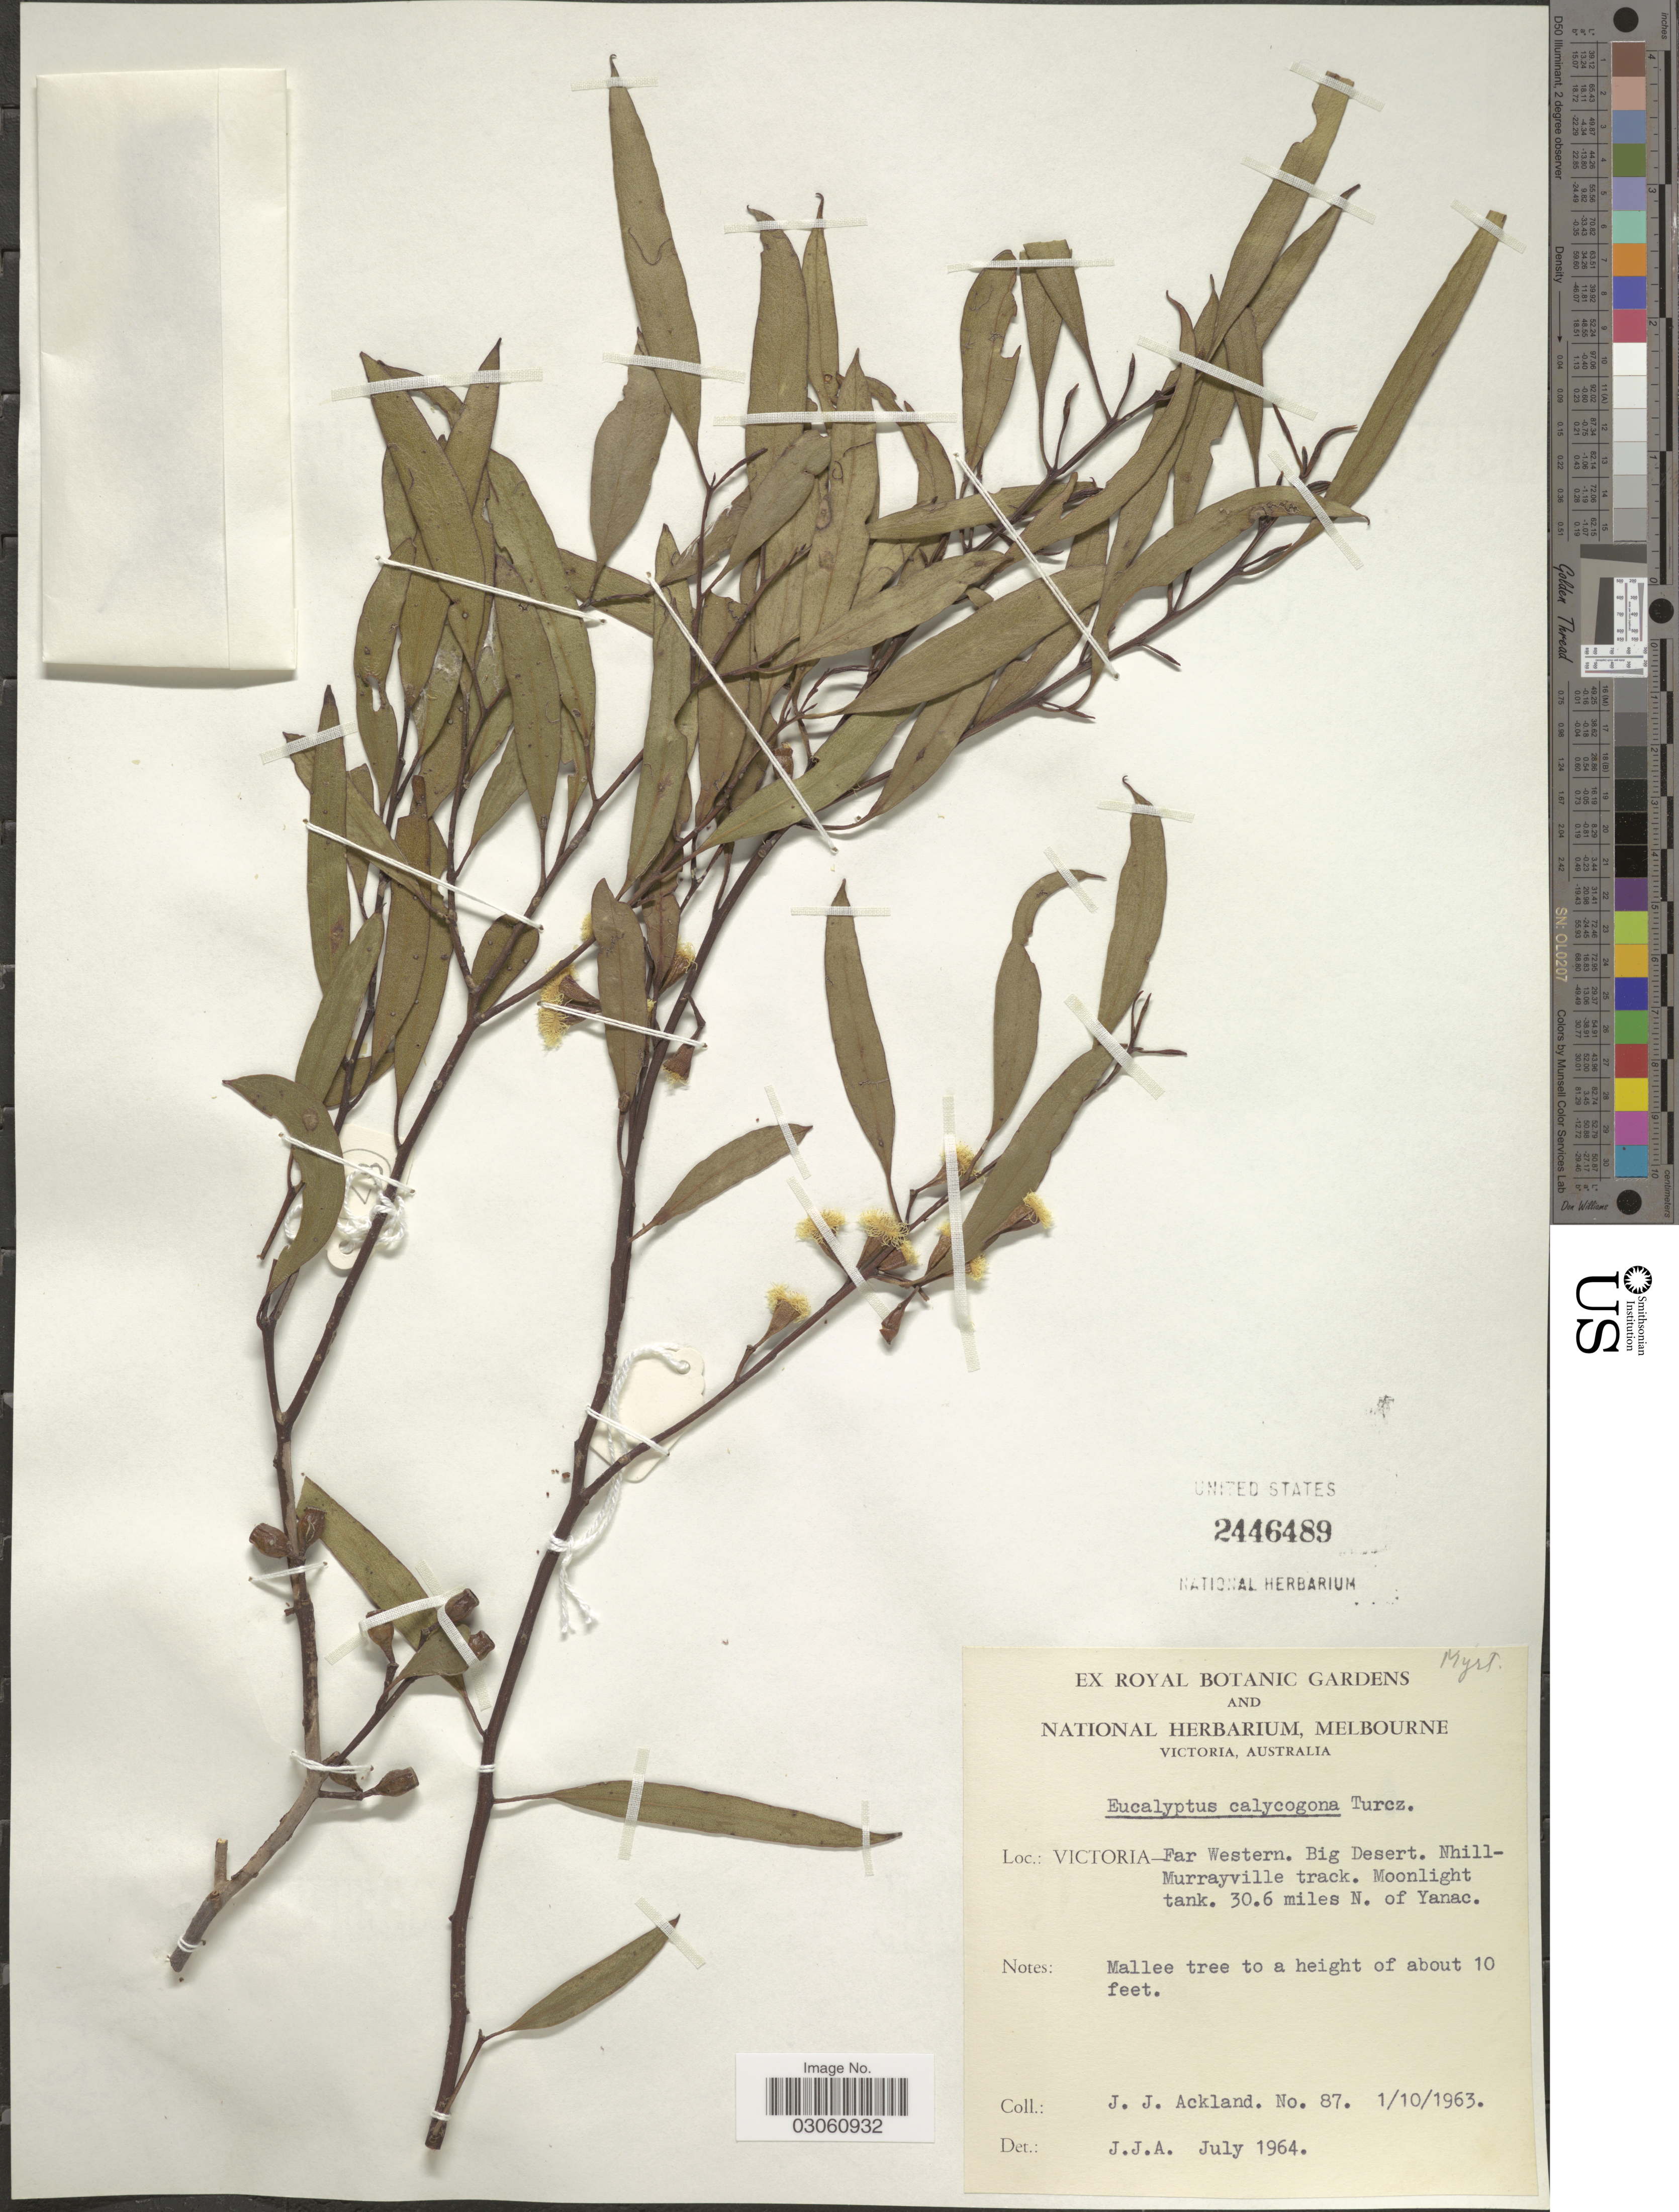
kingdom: Plantae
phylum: Tracheophyta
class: Magnoliopsida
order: Myrtales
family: Myrtaceae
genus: Eucalyptus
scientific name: Eucalyptus calycogona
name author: Turcz.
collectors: J. J. Ackland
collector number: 87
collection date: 1963-11-01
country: Australia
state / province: Victoria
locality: Victoria, Far Western, Big Desert, Nhill Murrayville track, Moonlight tank, 30.6 miles N. of Yanac.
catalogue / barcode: US 2446489